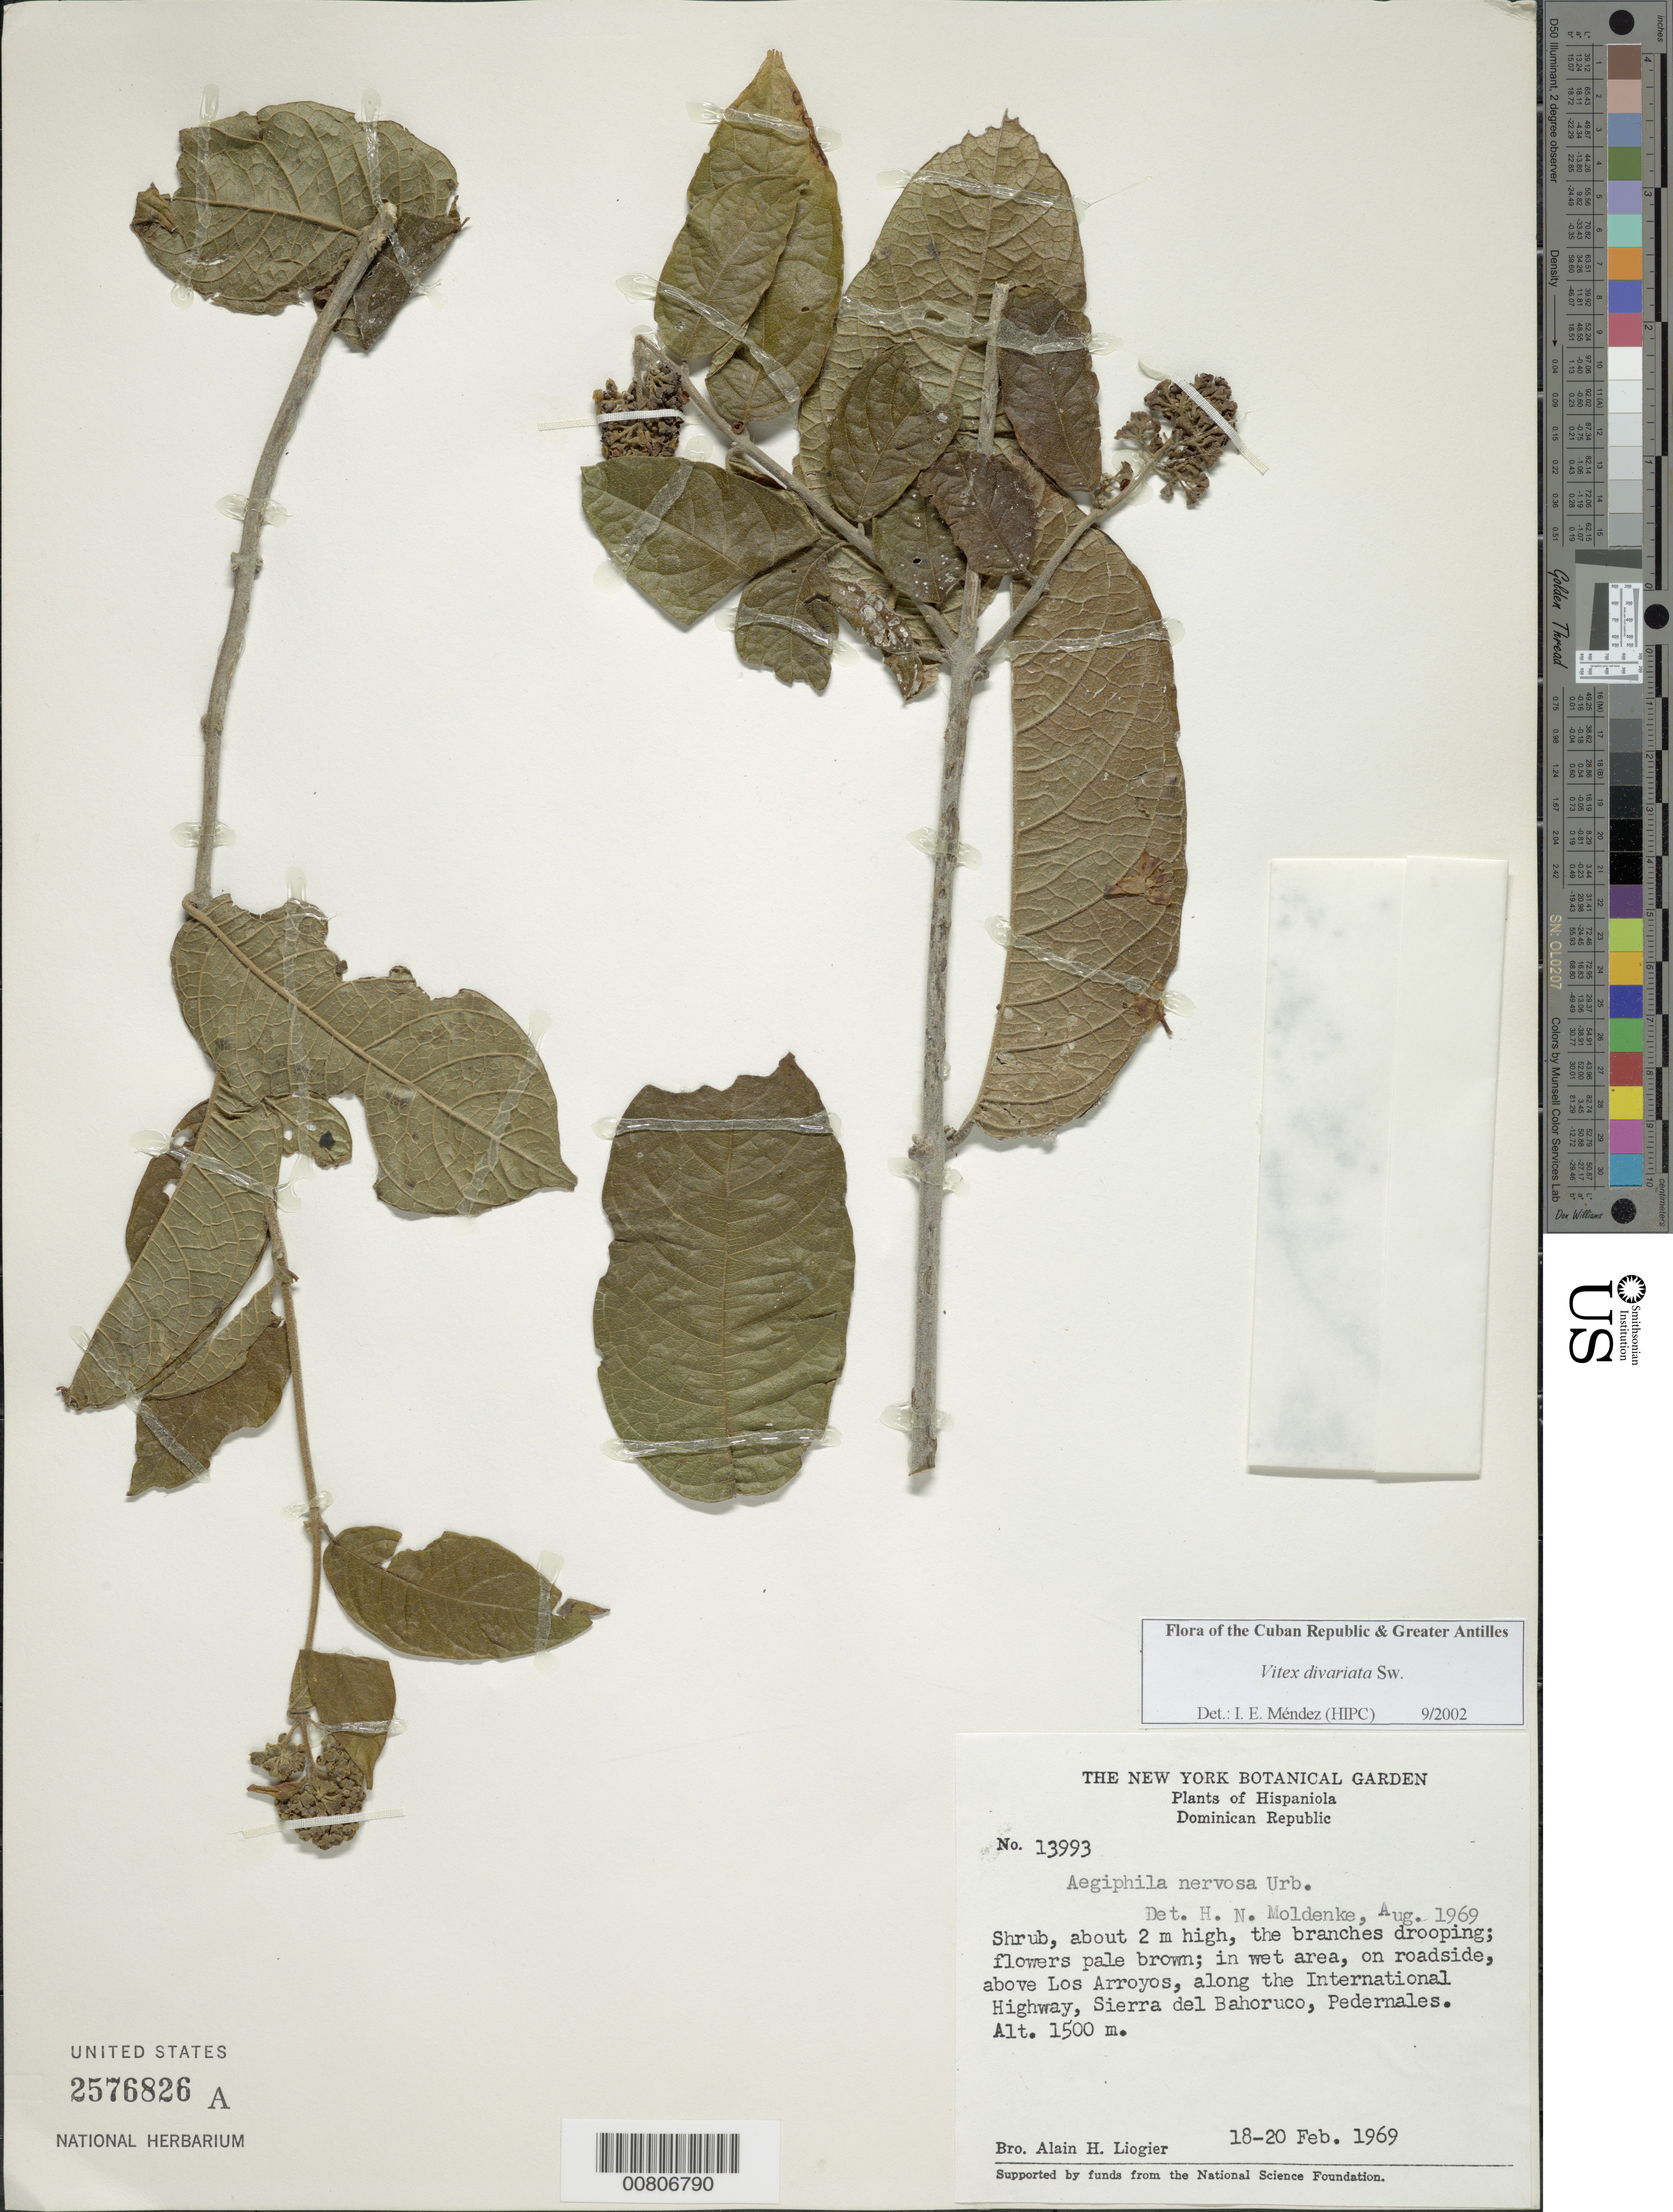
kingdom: Plantae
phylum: Tracheophyta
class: Magnoliopsida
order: Lamiales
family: Lamiaceae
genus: Vitex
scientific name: Vitex divaricata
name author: Sw.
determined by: Méndez, Isidro E., (HIPC)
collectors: A. H. Liogier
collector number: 13993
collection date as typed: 18 Feb 1969 to 20 Feb 1969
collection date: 1969-02-18/1969-02-20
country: Dominican Republic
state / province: Pedernales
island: Hispaniola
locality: International Highway, above Los Arroyos, Sierra del Bahoruco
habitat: Roadside, in wet area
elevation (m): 1500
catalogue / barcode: US 2576826A